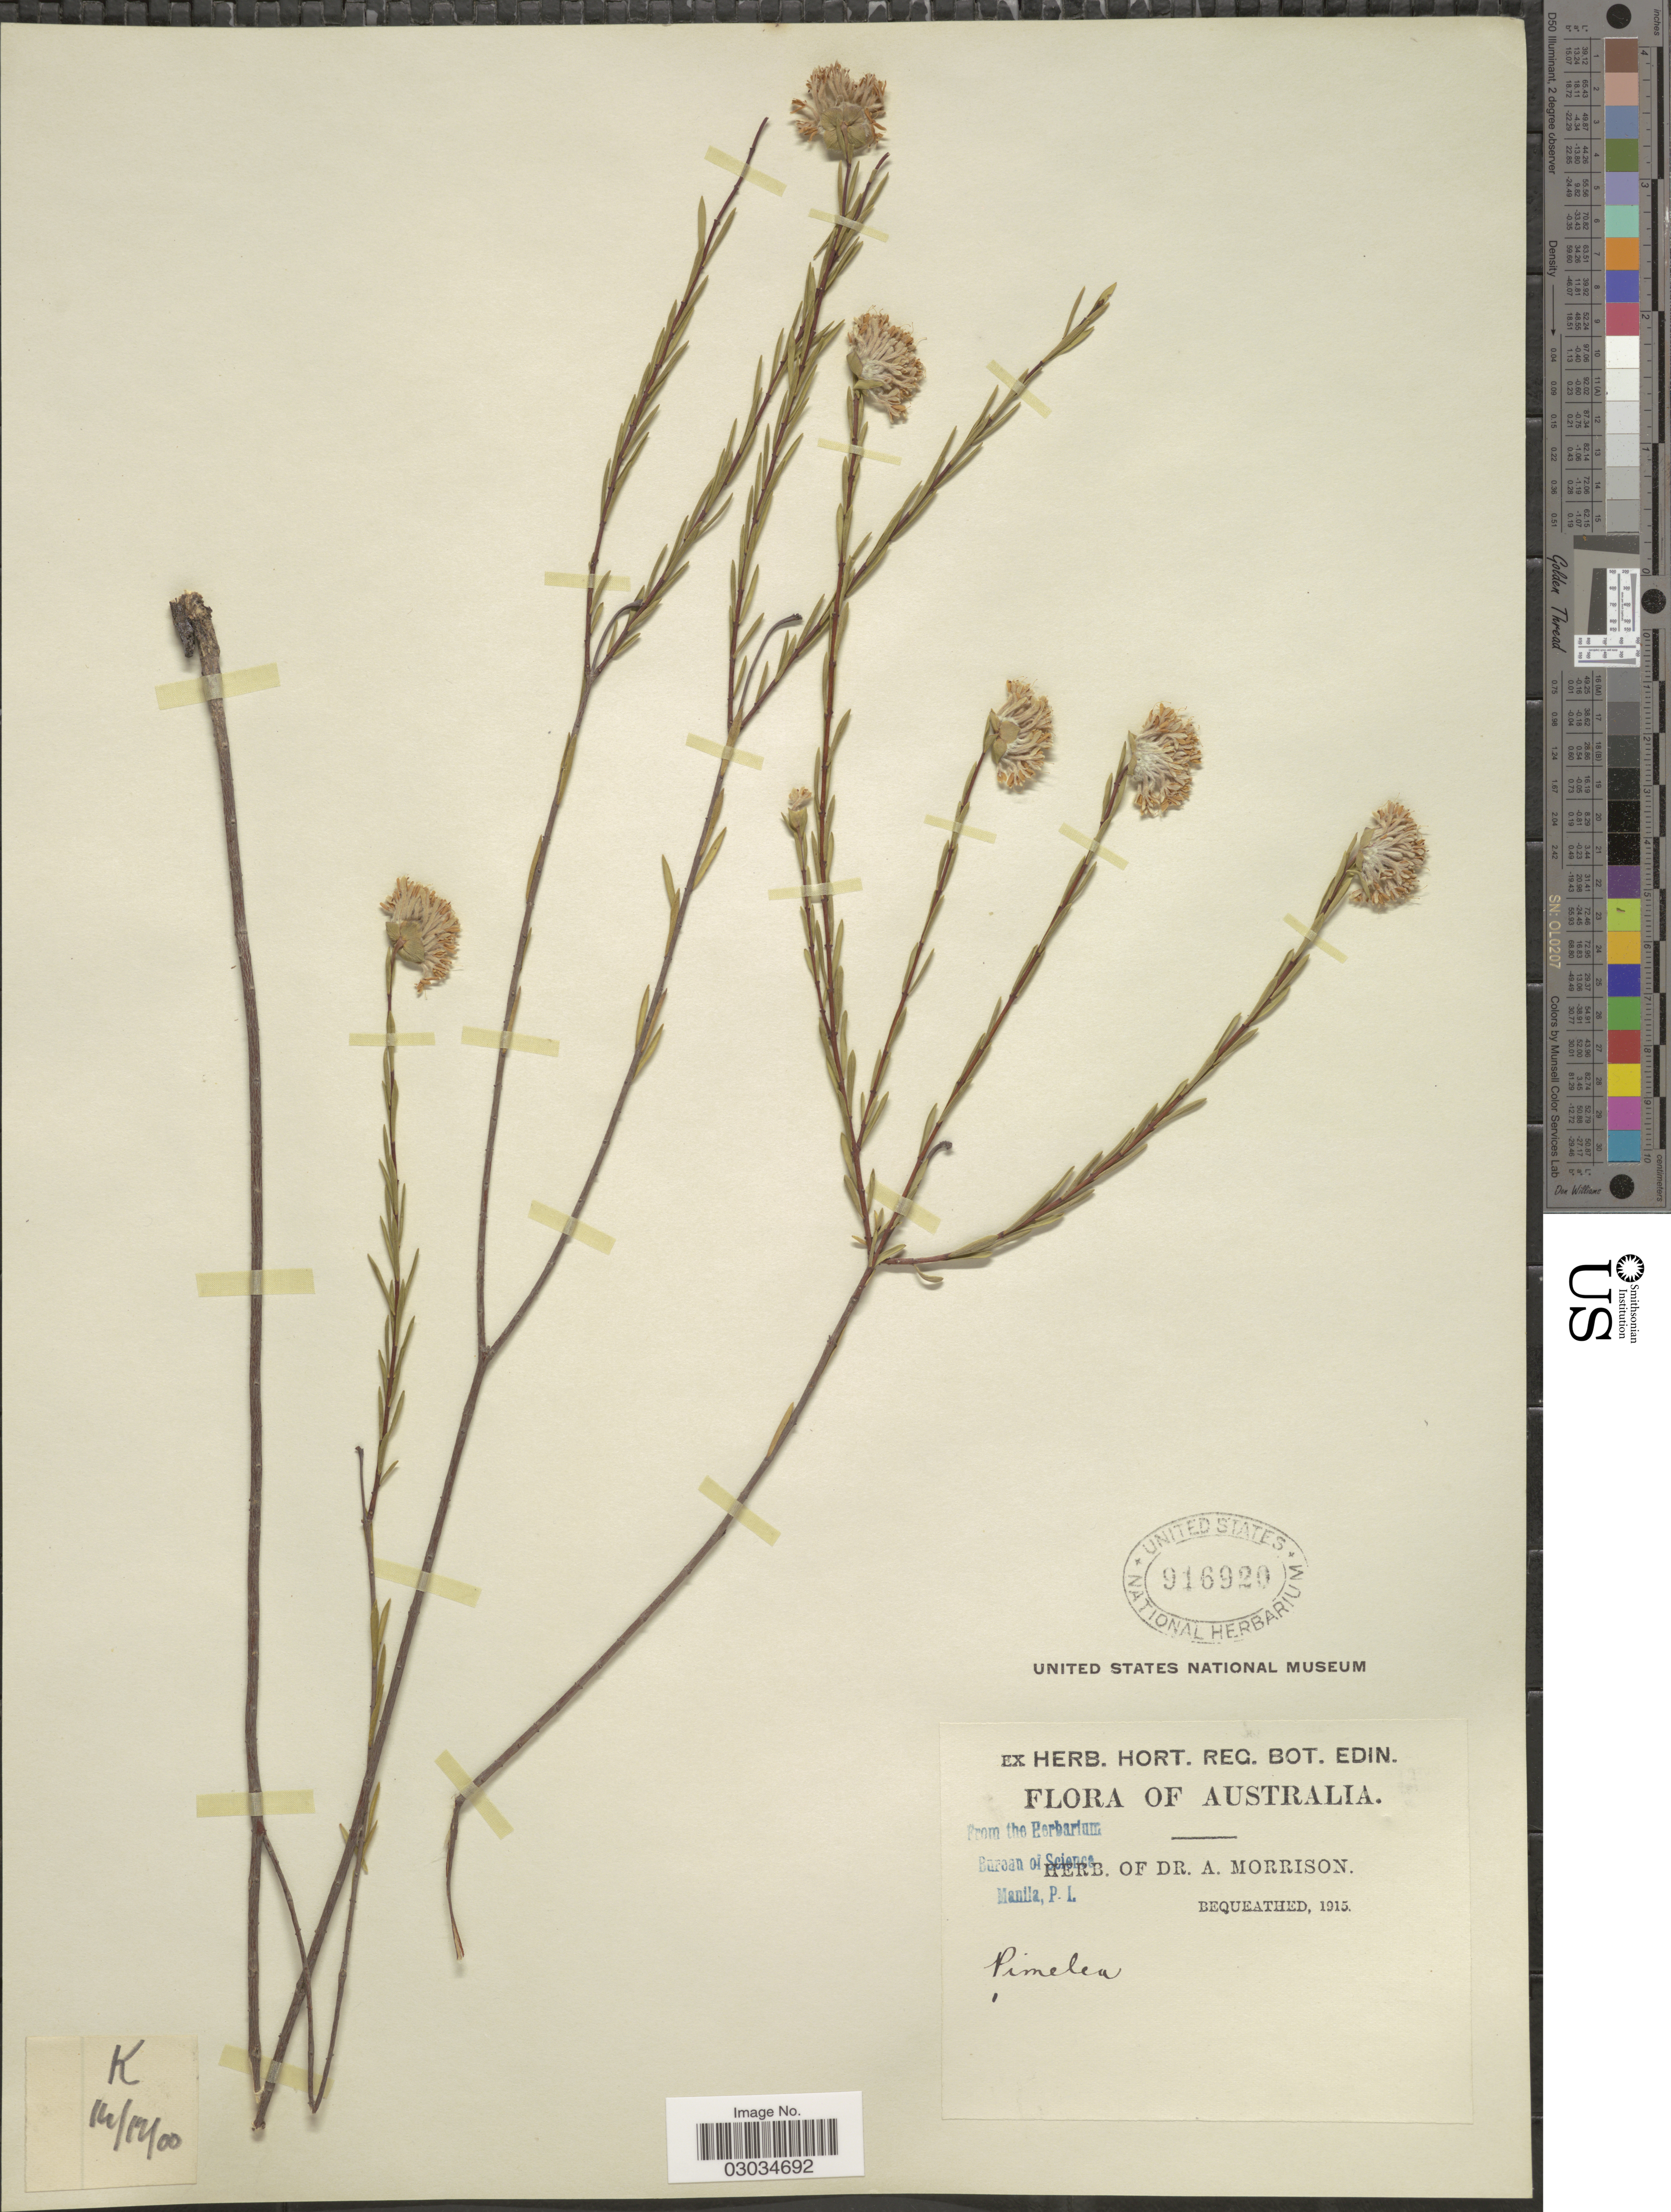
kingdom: Plantae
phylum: Tracheophyta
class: Magnoliopsida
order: Malvales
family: Thymelaeaceae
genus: Pimelea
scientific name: Pimelea sp.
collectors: ex herb. Dr. A. Morrison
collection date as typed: Transcribed d/m/y: 14/12/0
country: Australia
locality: K [unsure placement]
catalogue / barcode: US 916920